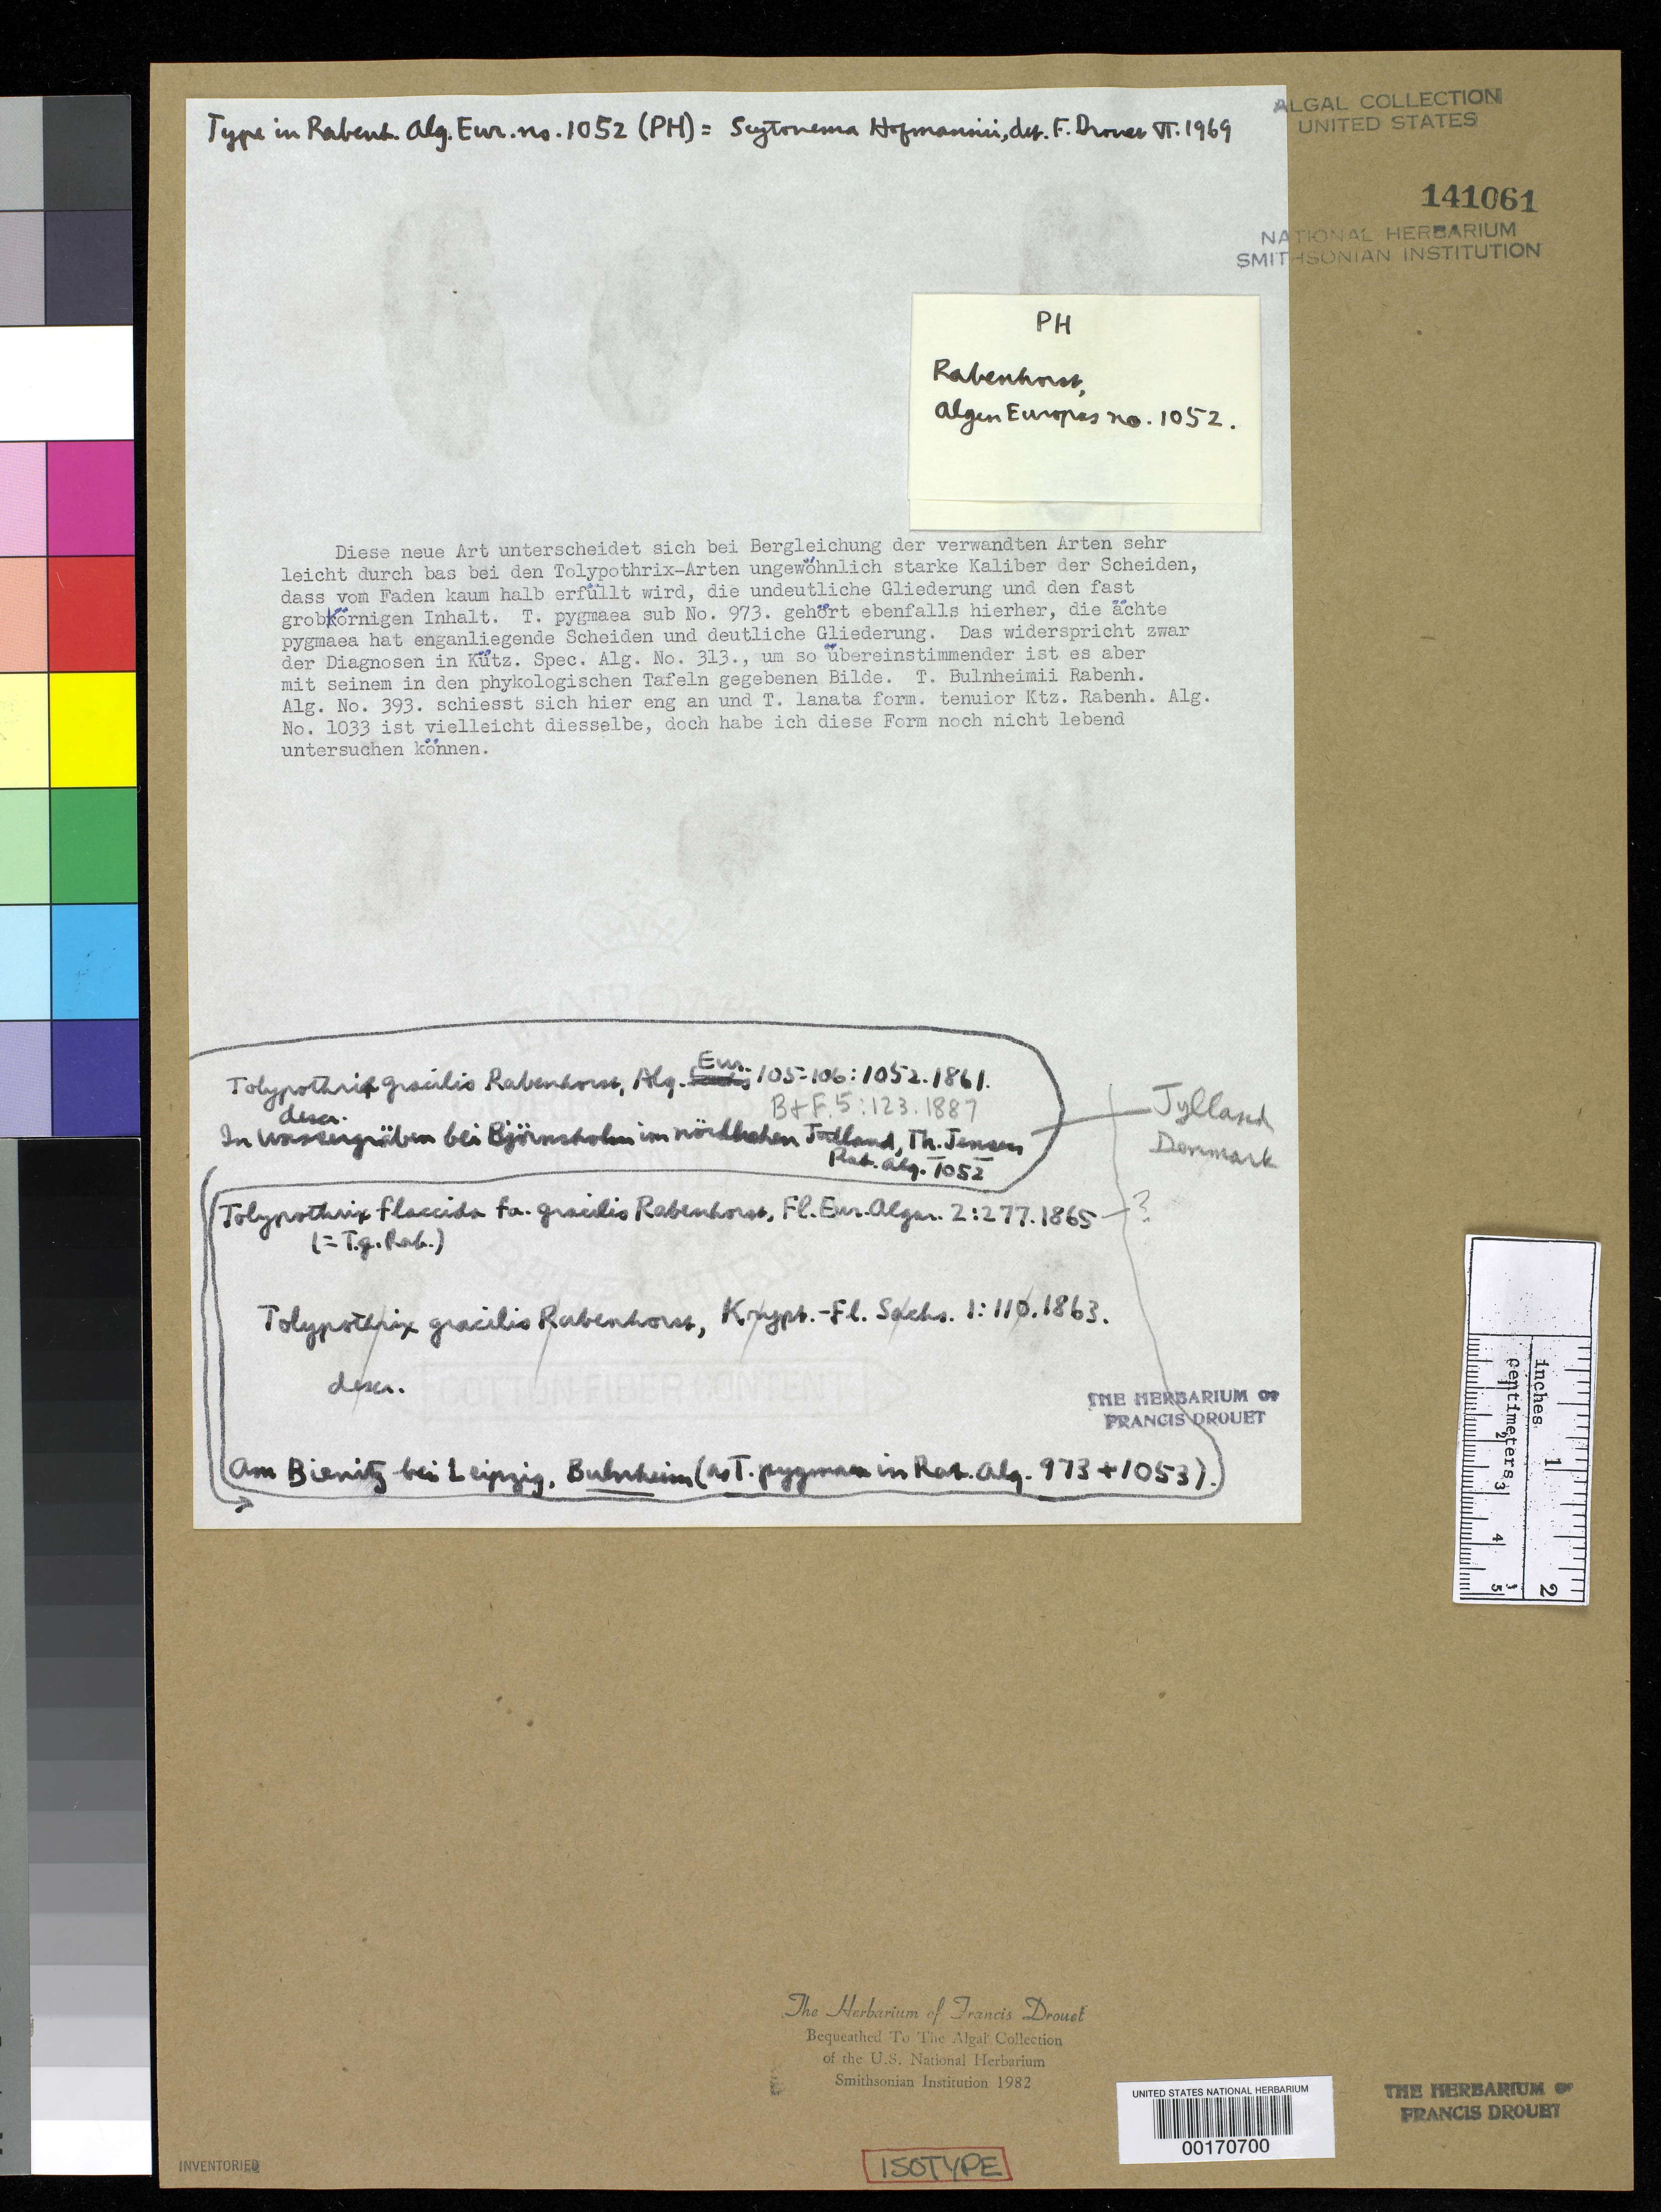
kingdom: Bacteria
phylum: Cyanobacteria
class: Cyanobacteriia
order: Cyanobacteriales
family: Tolypothrichaceae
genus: Tolypothrix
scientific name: Tolypothrix gracilis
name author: Rabenh.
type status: Isotype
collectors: T. Jensen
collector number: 1052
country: Denmark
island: Jylland (Jutland)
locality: Bjornsholm.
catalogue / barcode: US 141061